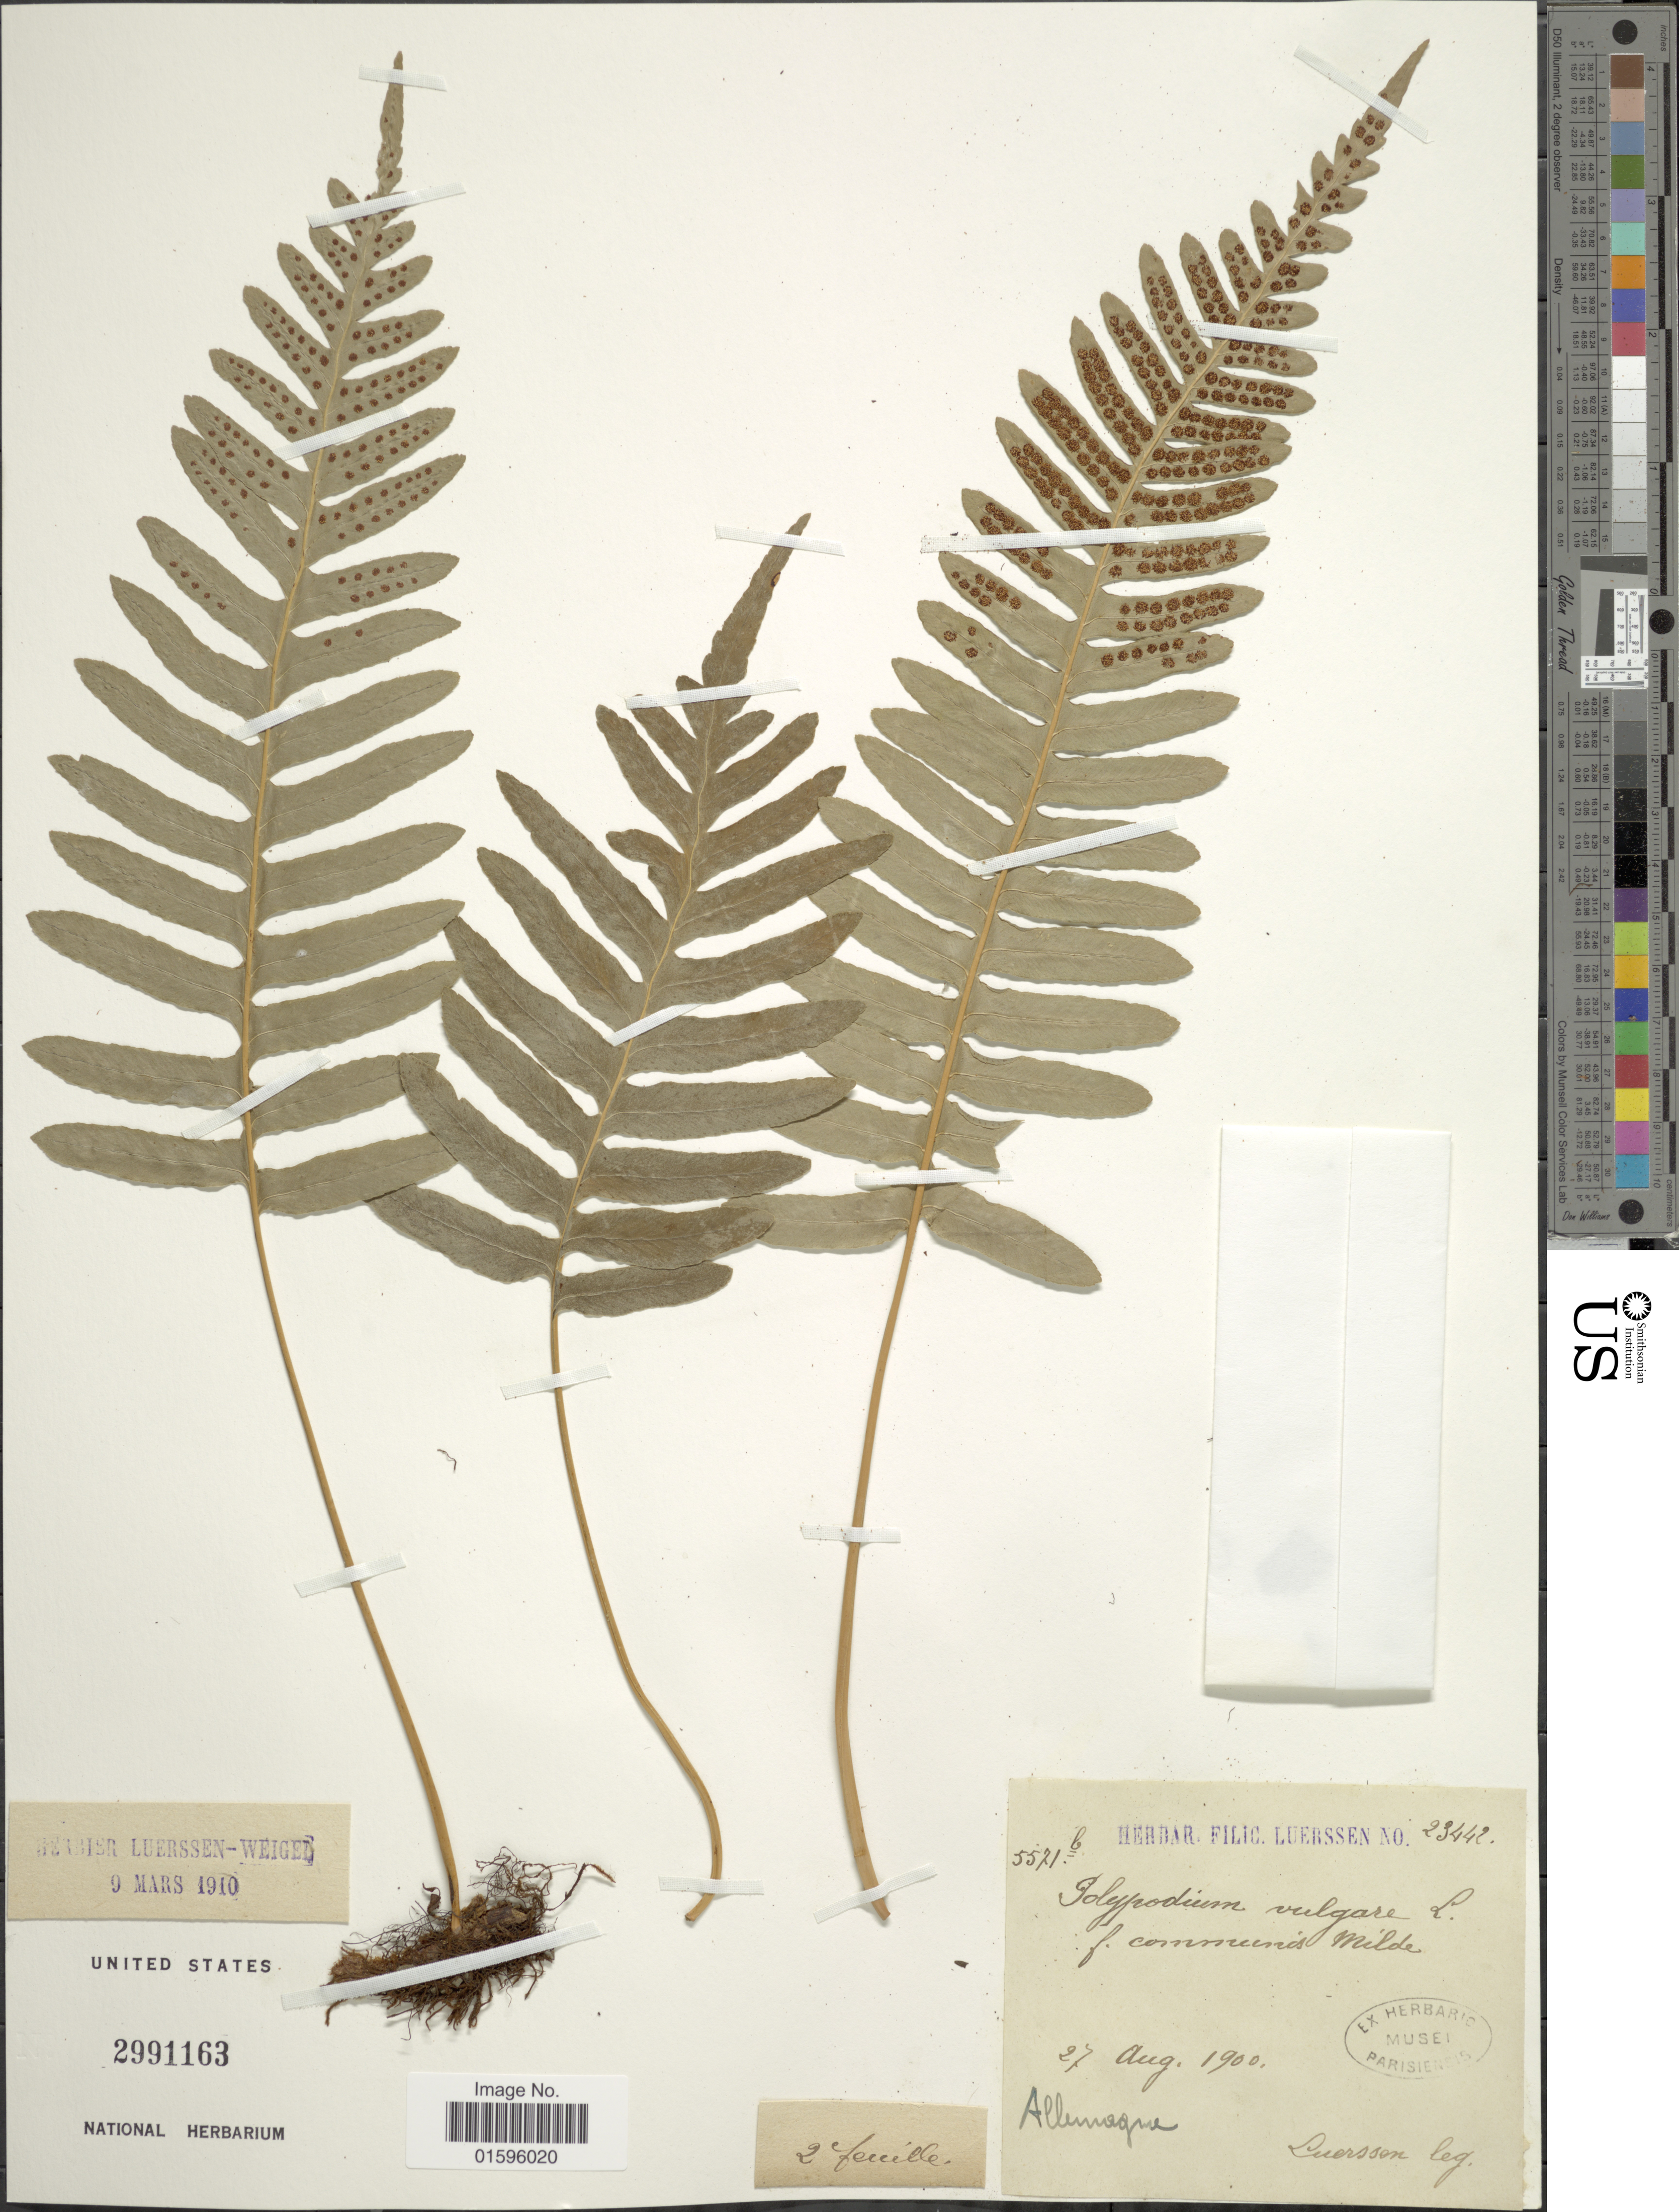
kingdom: Plantae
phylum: Tracheophyta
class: Polypodiopsida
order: Polypodiales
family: Polypodiaceae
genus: Polypodium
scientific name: Polypodium vulgare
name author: L.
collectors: Luerssen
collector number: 5571b/23442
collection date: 1900-08-27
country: Germany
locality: Allemagne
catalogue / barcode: US 2991163